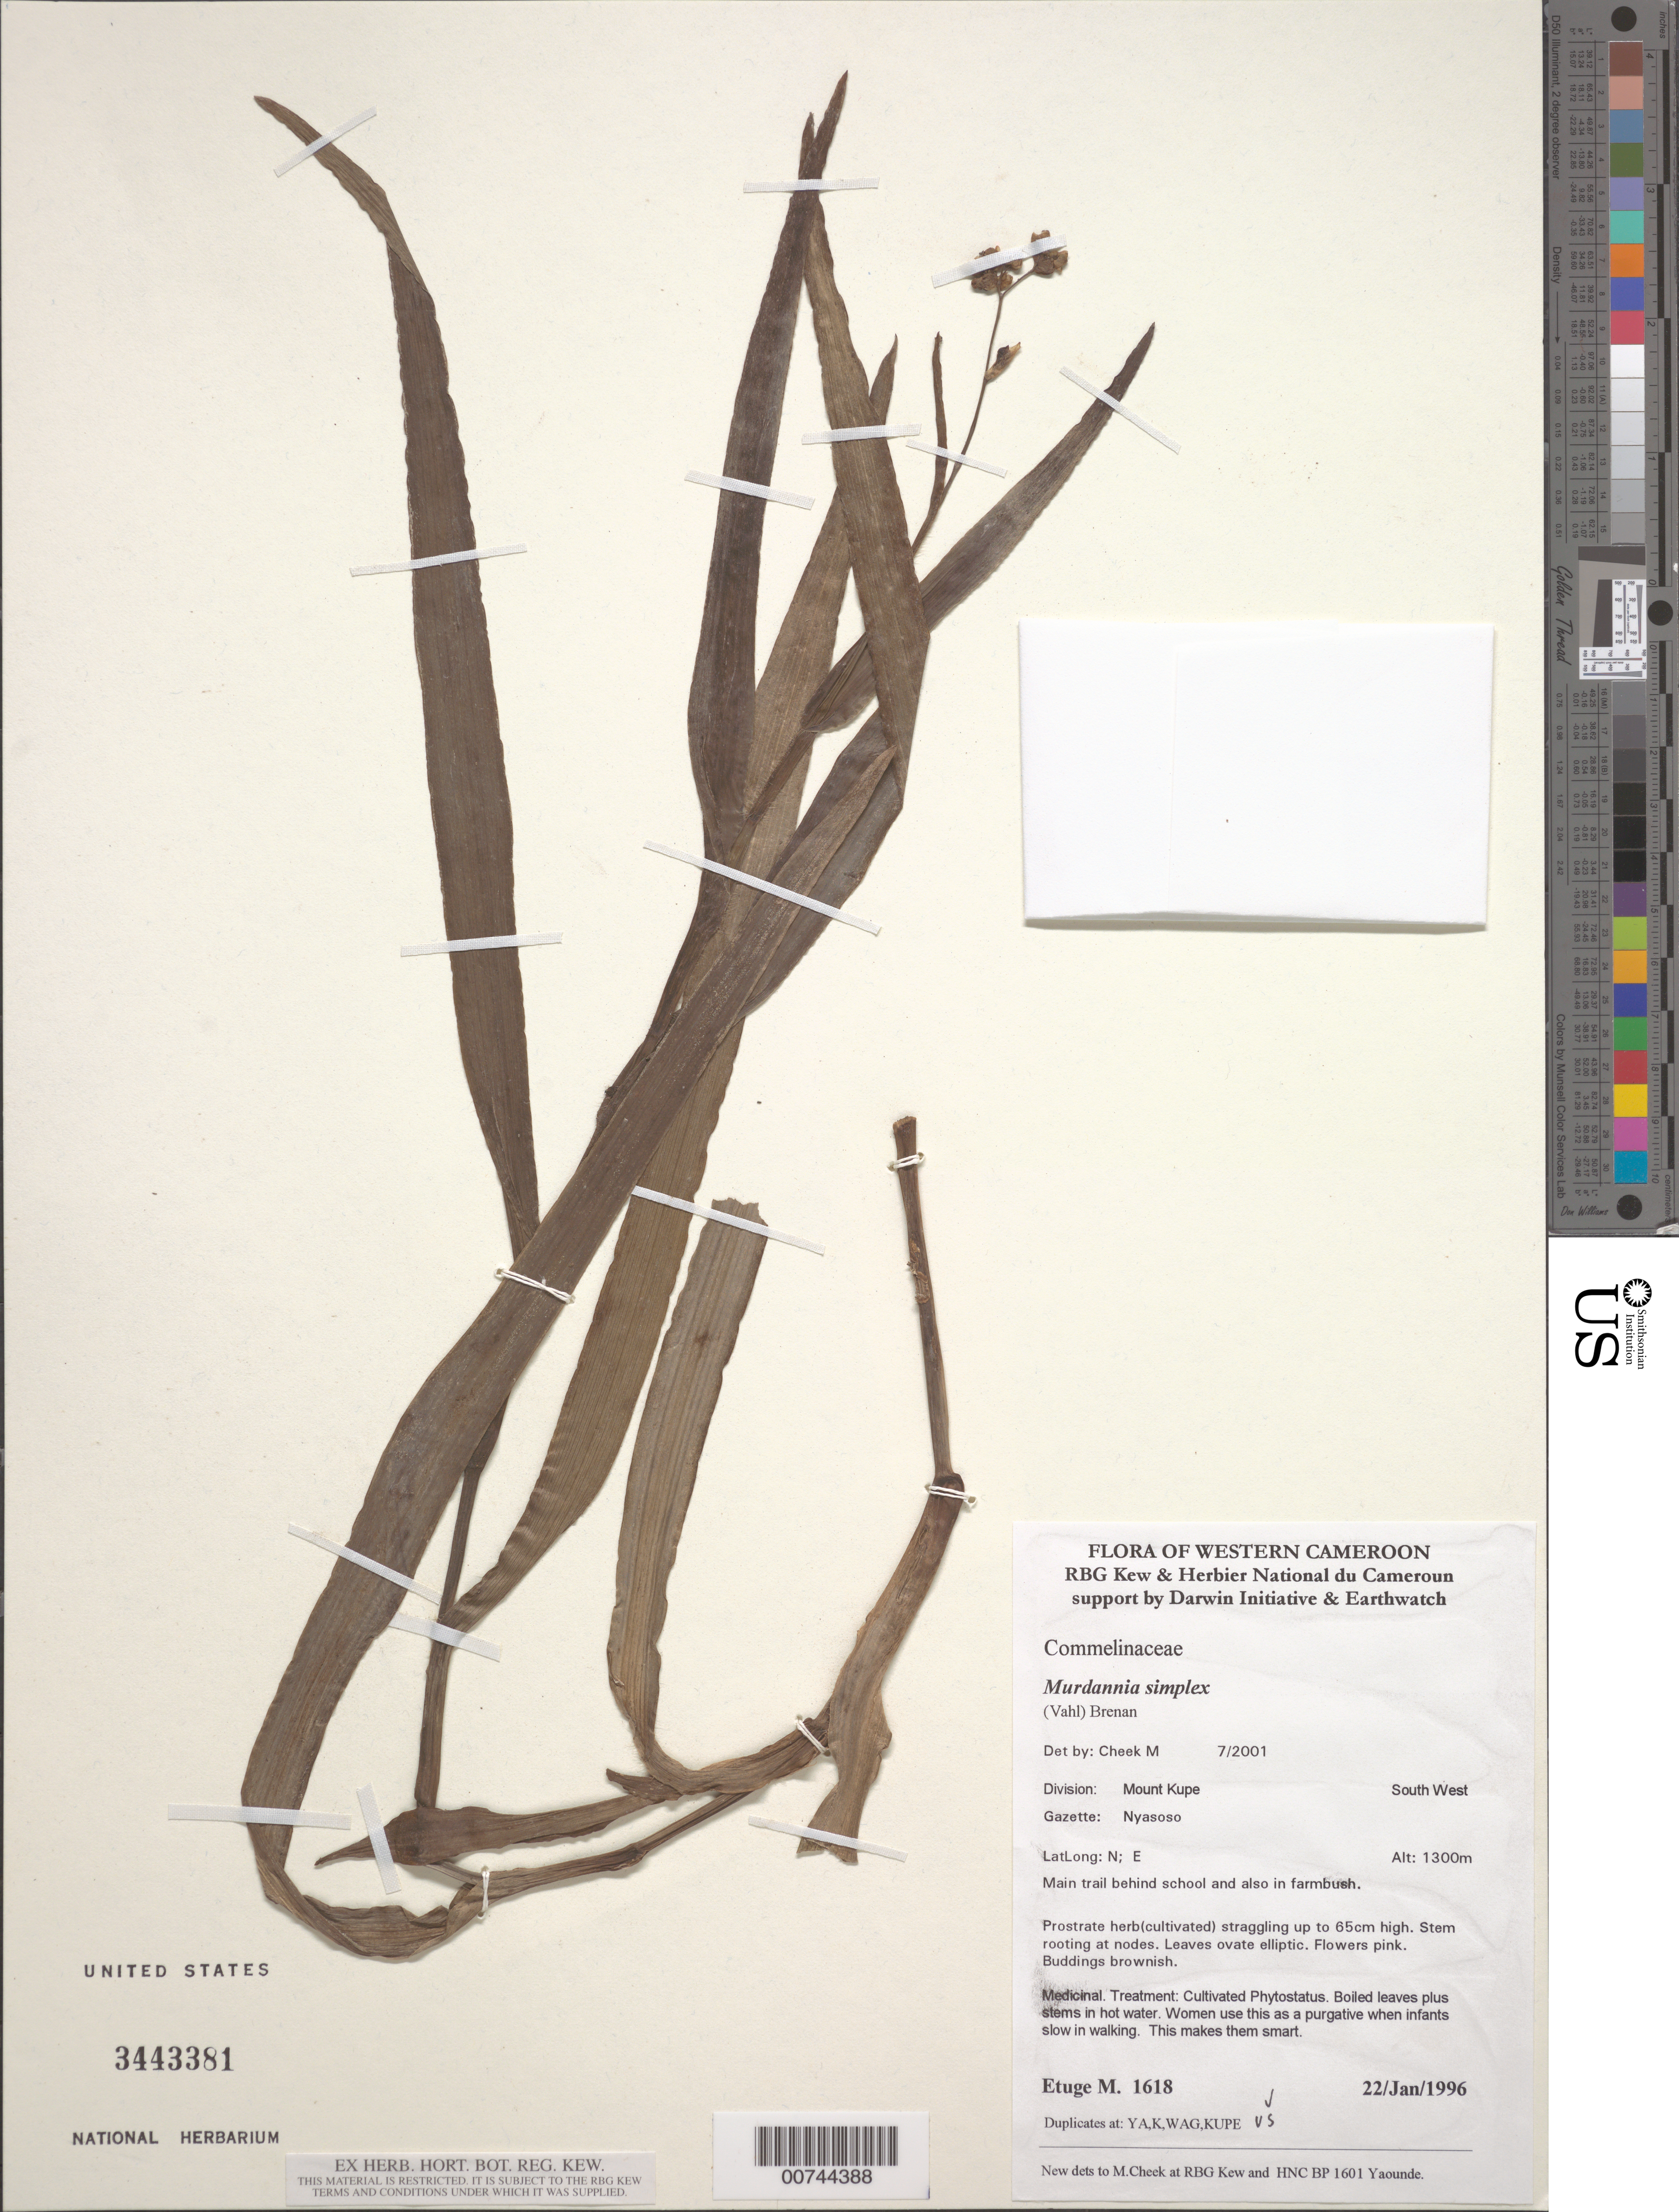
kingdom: Plantae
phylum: Tracheophyta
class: Liliopsida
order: Commelinales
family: Commelinaceae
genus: Murdannia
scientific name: Murdannia simplex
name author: (Vahl) Brenan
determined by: Cheek, M., (K), Royal Botanic Garden (Kew)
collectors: M. Etuge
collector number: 1618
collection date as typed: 22 Jan 1996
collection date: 1996-01-22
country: Cameroon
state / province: Sud-Ouest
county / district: Mount Kupe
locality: Main trail behind school and also in farmbush.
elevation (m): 1300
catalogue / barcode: US 3443381